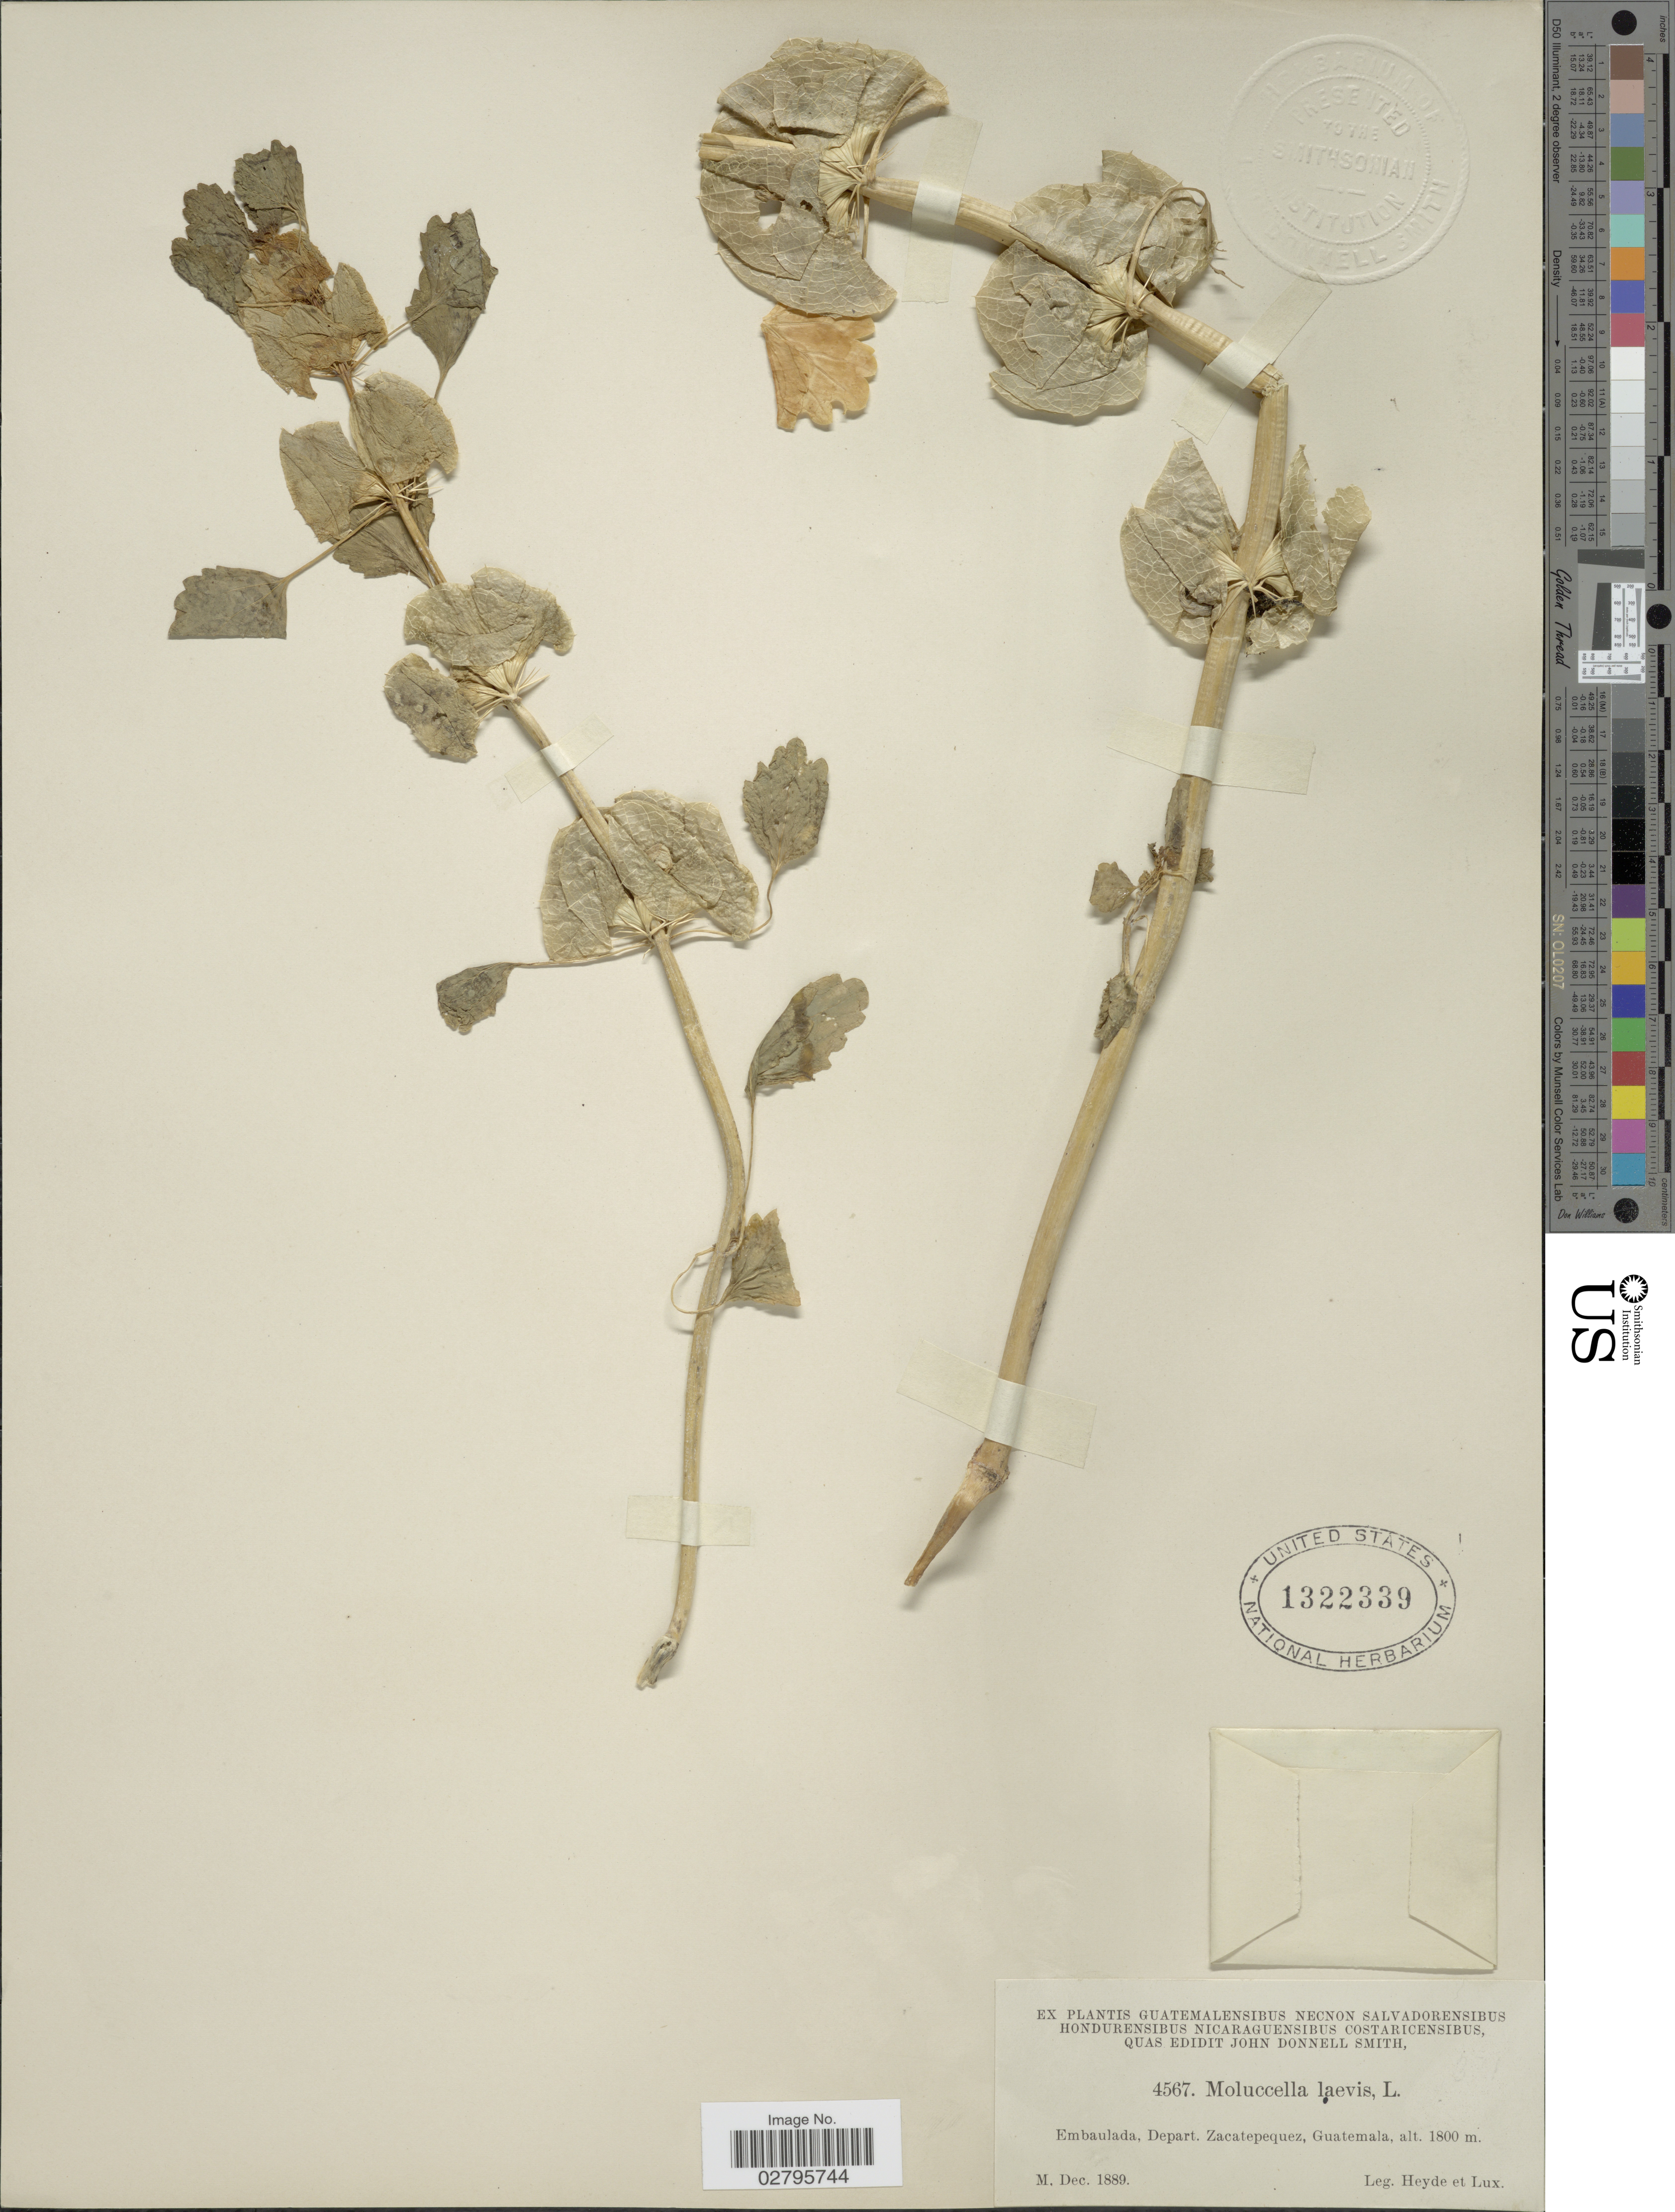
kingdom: Plantae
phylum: Tracheophyta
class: Magnoliopsida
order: Lamiales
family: Lamiaceae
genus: Moluccella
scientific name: Moluccella sp.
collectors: Heyde & Lux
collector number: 4567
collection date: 1889-12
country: Guatemala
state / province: Sacatepéquez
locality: Embaulada, Depart. Zacatepequez.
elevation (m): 1800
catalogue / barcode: US 1322339